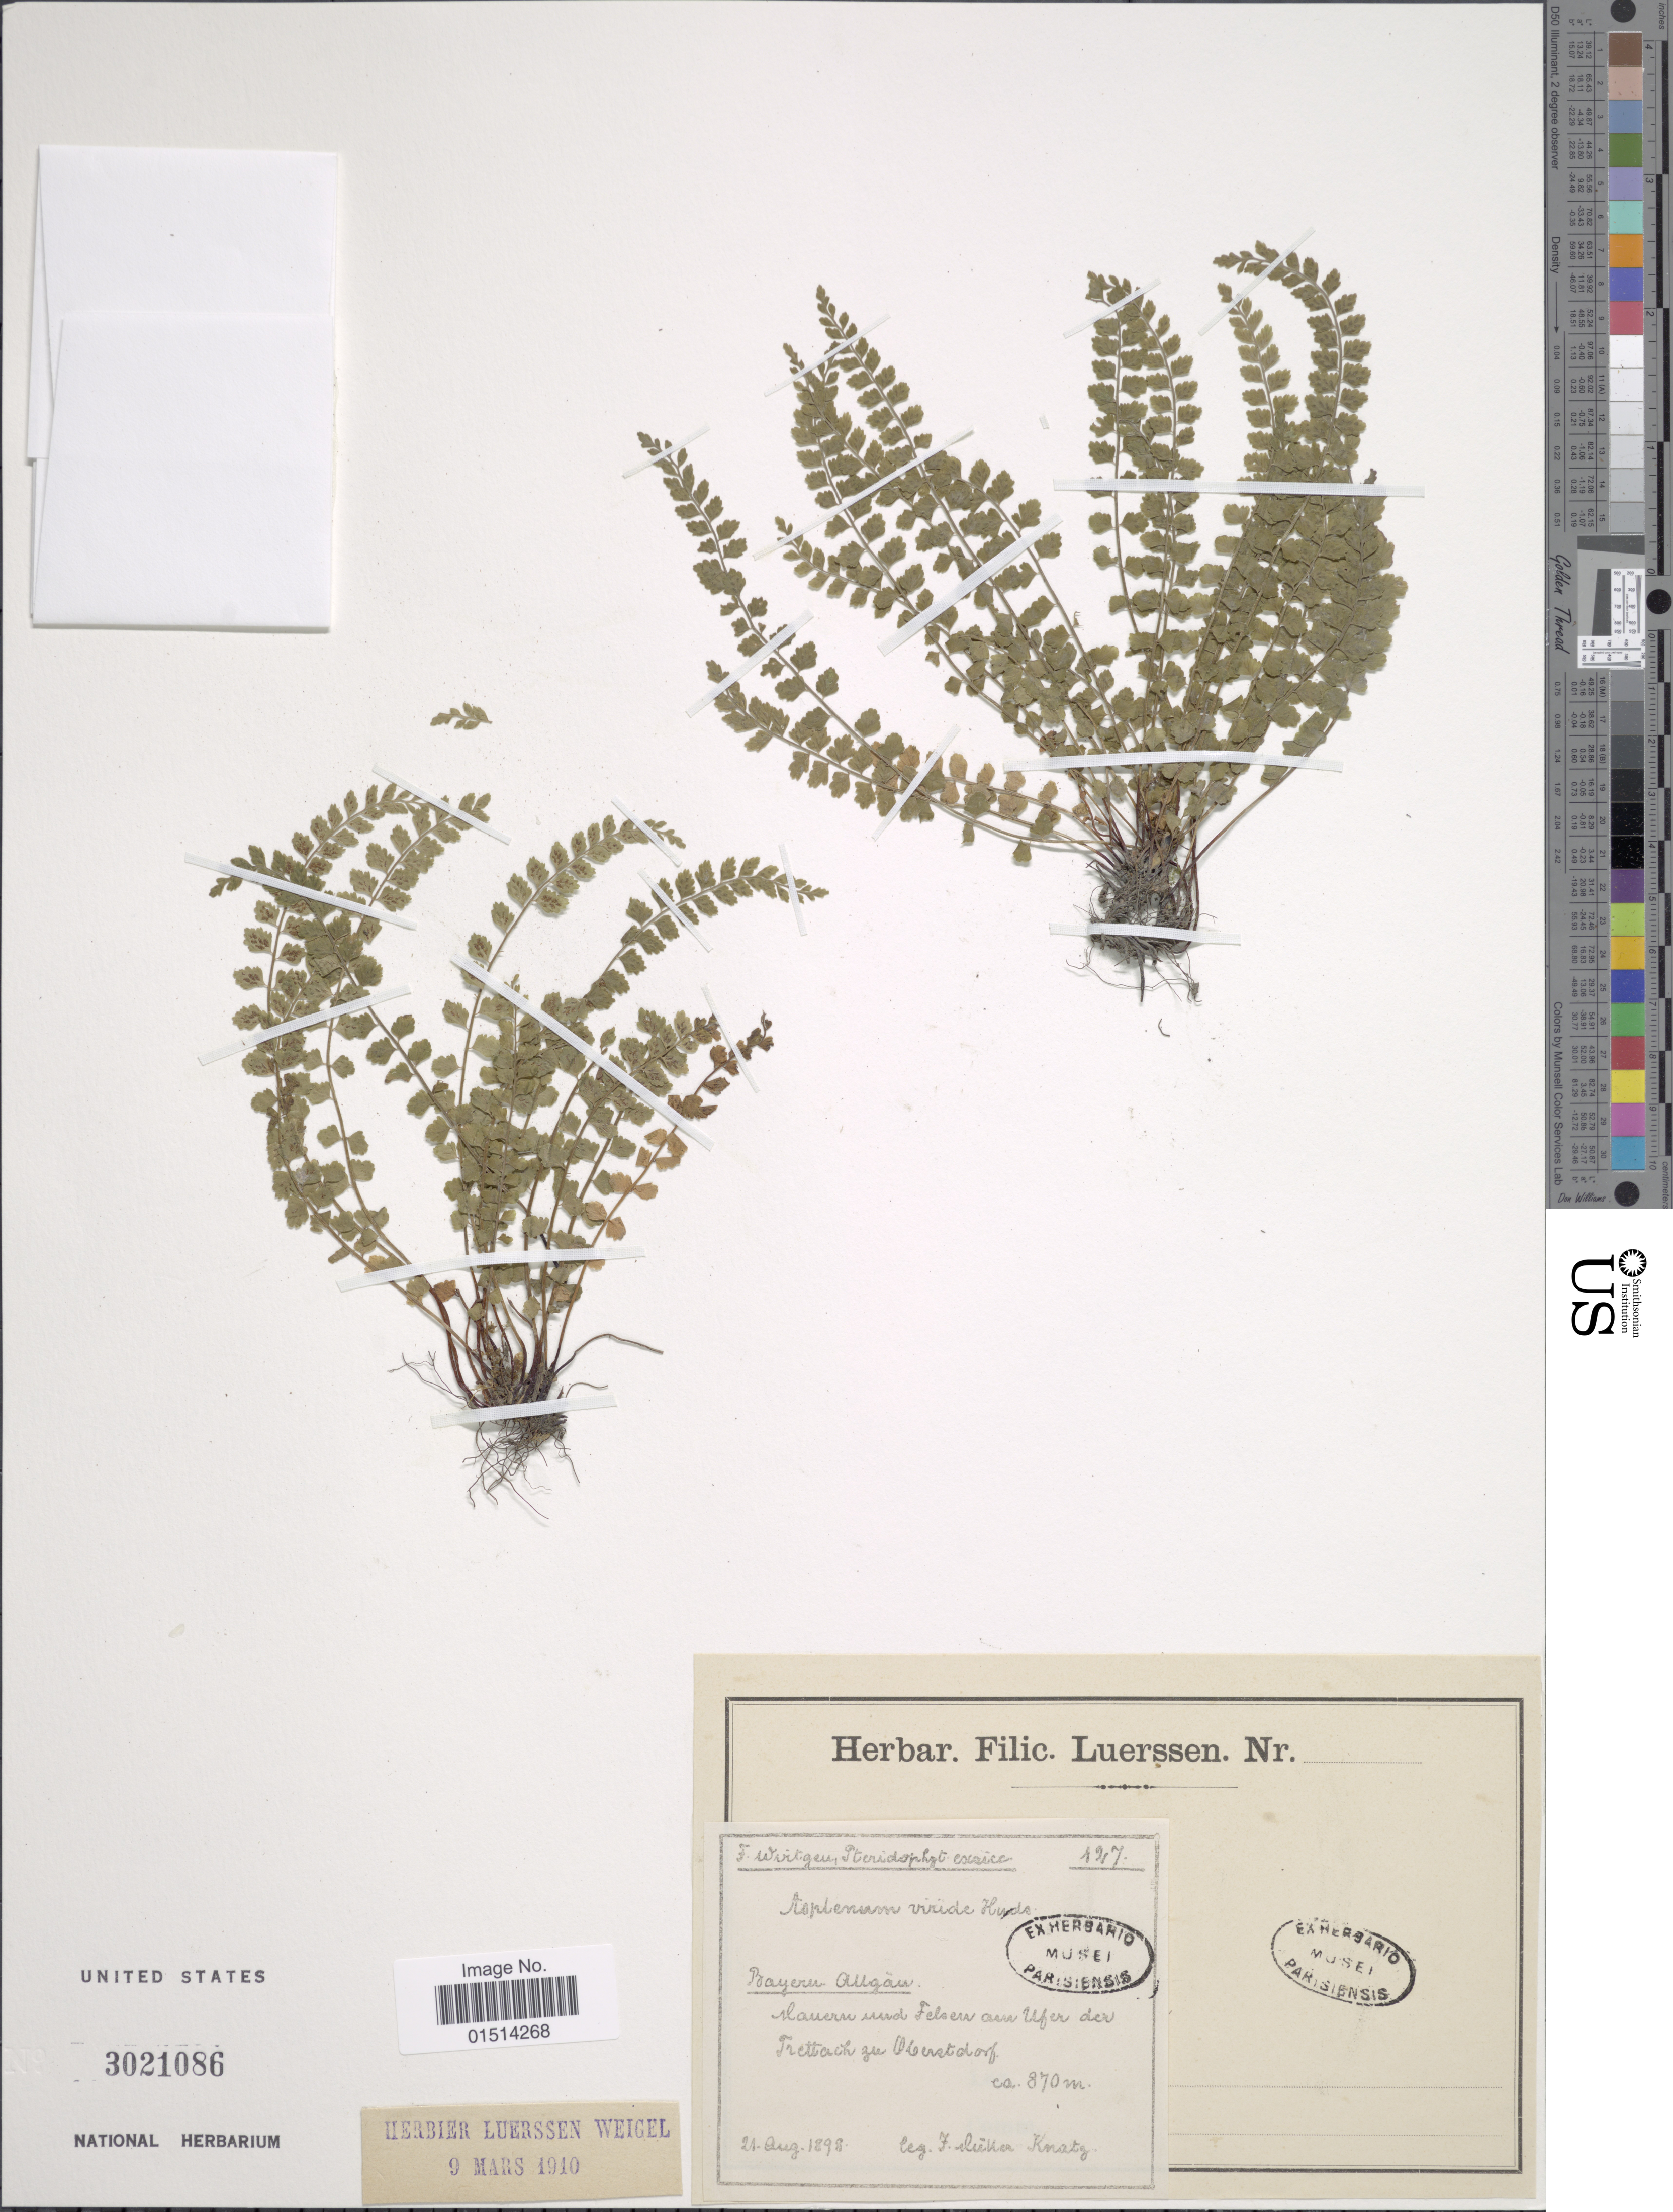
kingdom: Plantae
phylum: Tracheophyta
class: Polypodiopsida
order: Polypodiales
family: Aspleniaceae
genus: Asplenium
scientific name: Asplenium viride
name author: Huds.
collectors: F. Müller-Knatz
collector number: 147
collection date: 1898-08-21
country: Germany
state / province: Bayern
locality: Bayern Allgan, slauern uurd Felsen au ufer der Frettach zu Aberstdorf [interpreted]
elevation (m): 870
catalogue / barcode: US 3021086